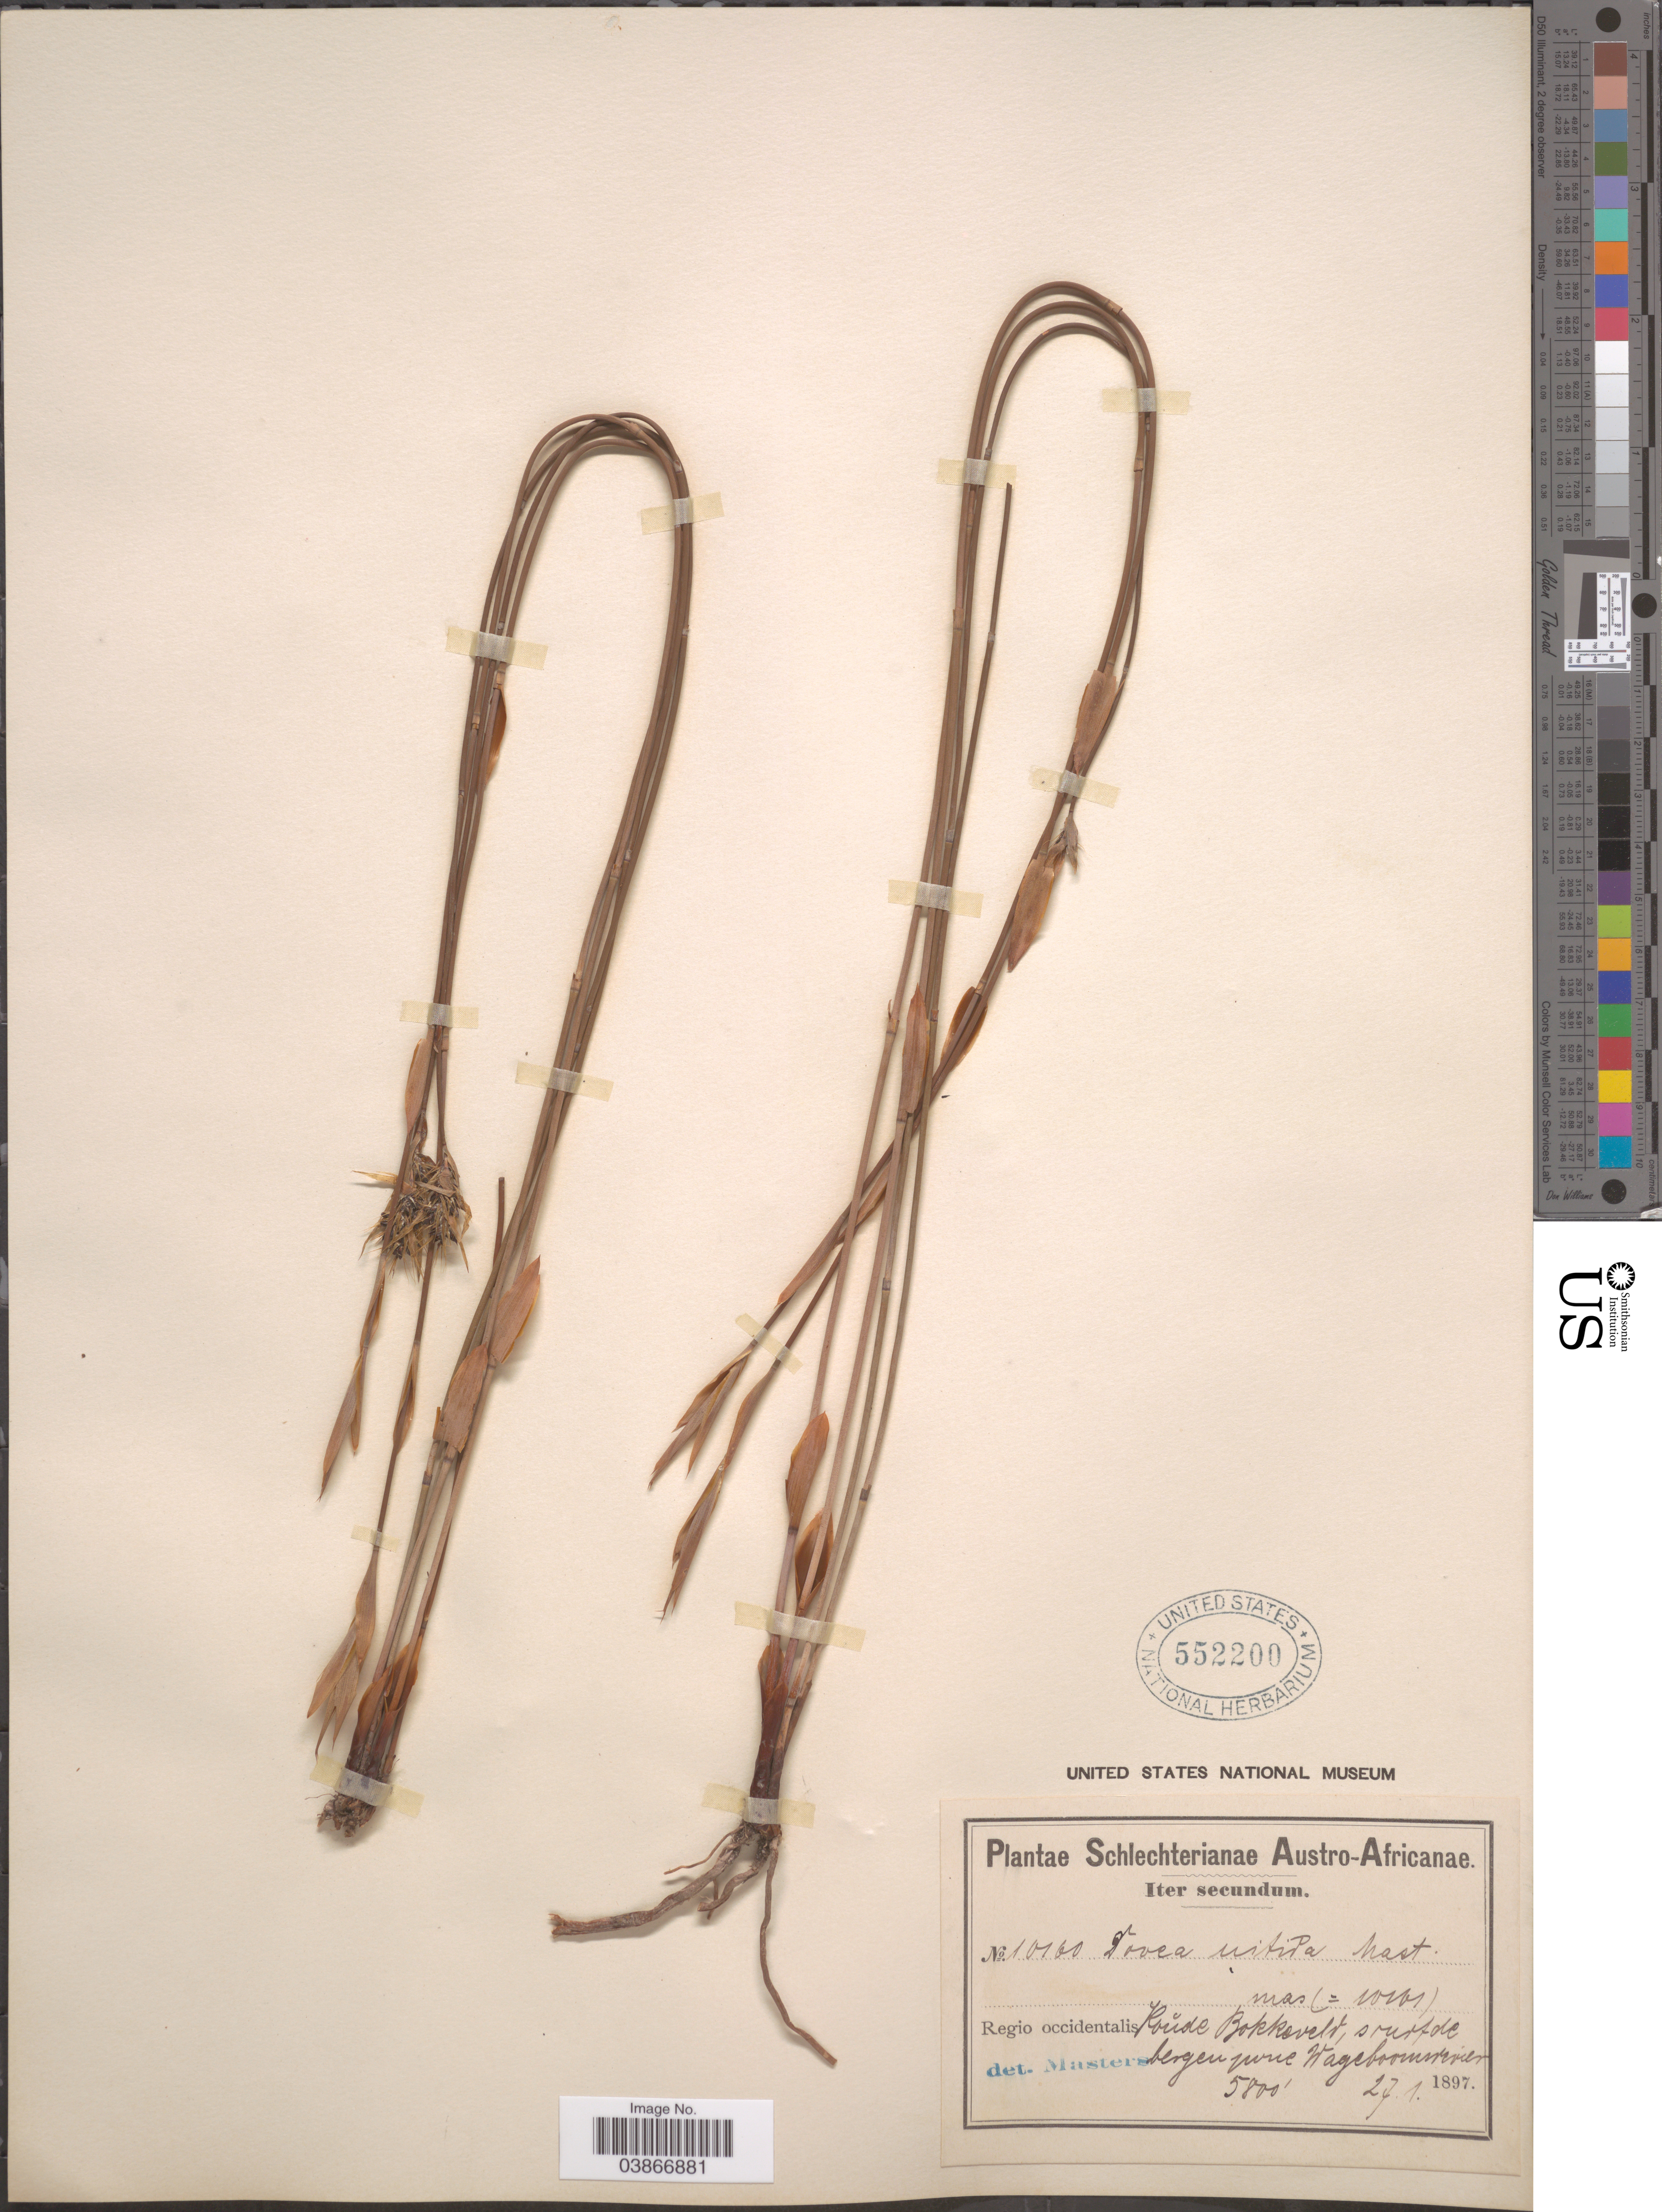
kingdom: Plantae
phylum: Tracheophyta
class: Liliopsida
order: Poales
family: Restionaceae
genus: Askidiosperma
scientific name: Askidiosperma nitidum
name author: (Mast.) H.P. Linder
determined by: Strong, Mark T., (BOT), Smithsonian Institution - National Museum of Natural History (UNITED STATES)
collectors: Schlechter, --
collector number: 10160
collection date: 1897-01-27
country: South Africa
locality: Austro-Africanae. Regio occidentalis. Koŭde Bokkeveld, Skurfde bergen pone Wageboomsrevier.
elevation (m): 1768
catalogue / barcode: US 552200